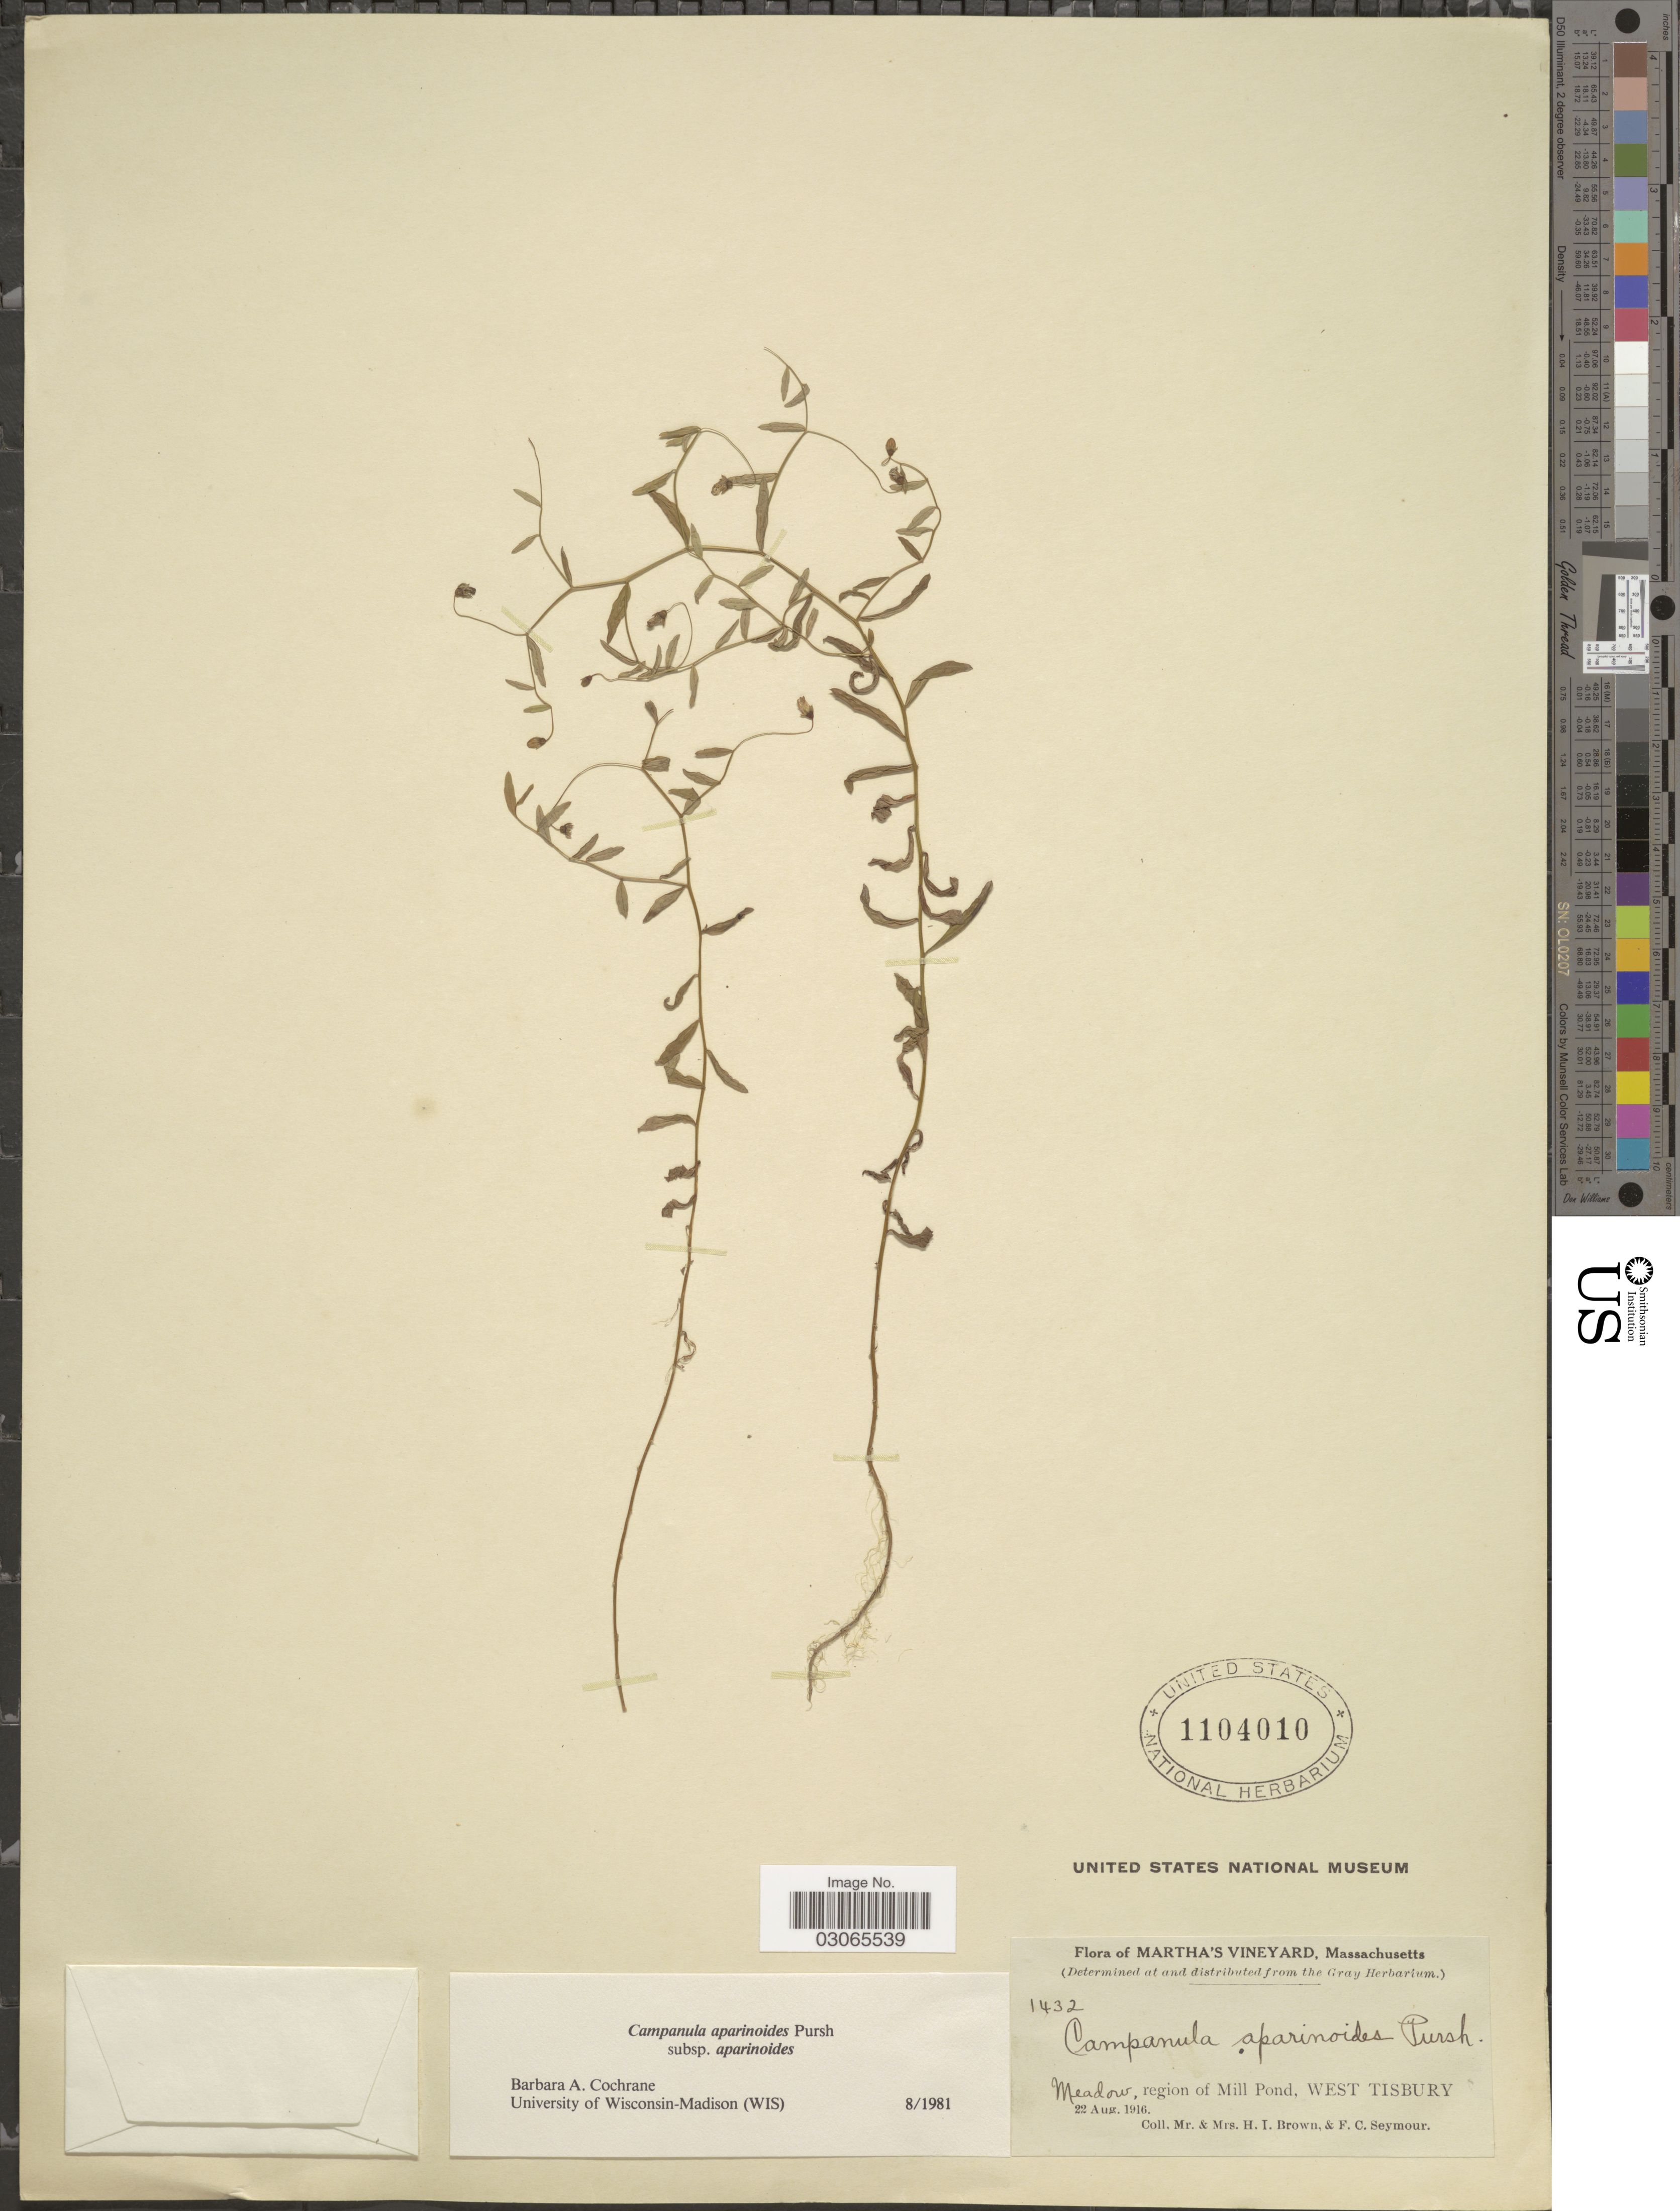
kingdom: Plantae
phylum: Tracheophyta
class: Magnoliopsida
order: Asterales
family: Campanulaceae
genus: Campanula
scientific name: Campanula aparinoides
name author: Pursh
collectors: H. Brown, H. Brown & F. C. Seymour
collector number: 1432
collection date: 1916-08-22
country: United States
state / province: Massachusetts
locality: Martha's Vineyard. Region of Mill Pond, West Tisbury.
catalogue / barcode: US 1104010